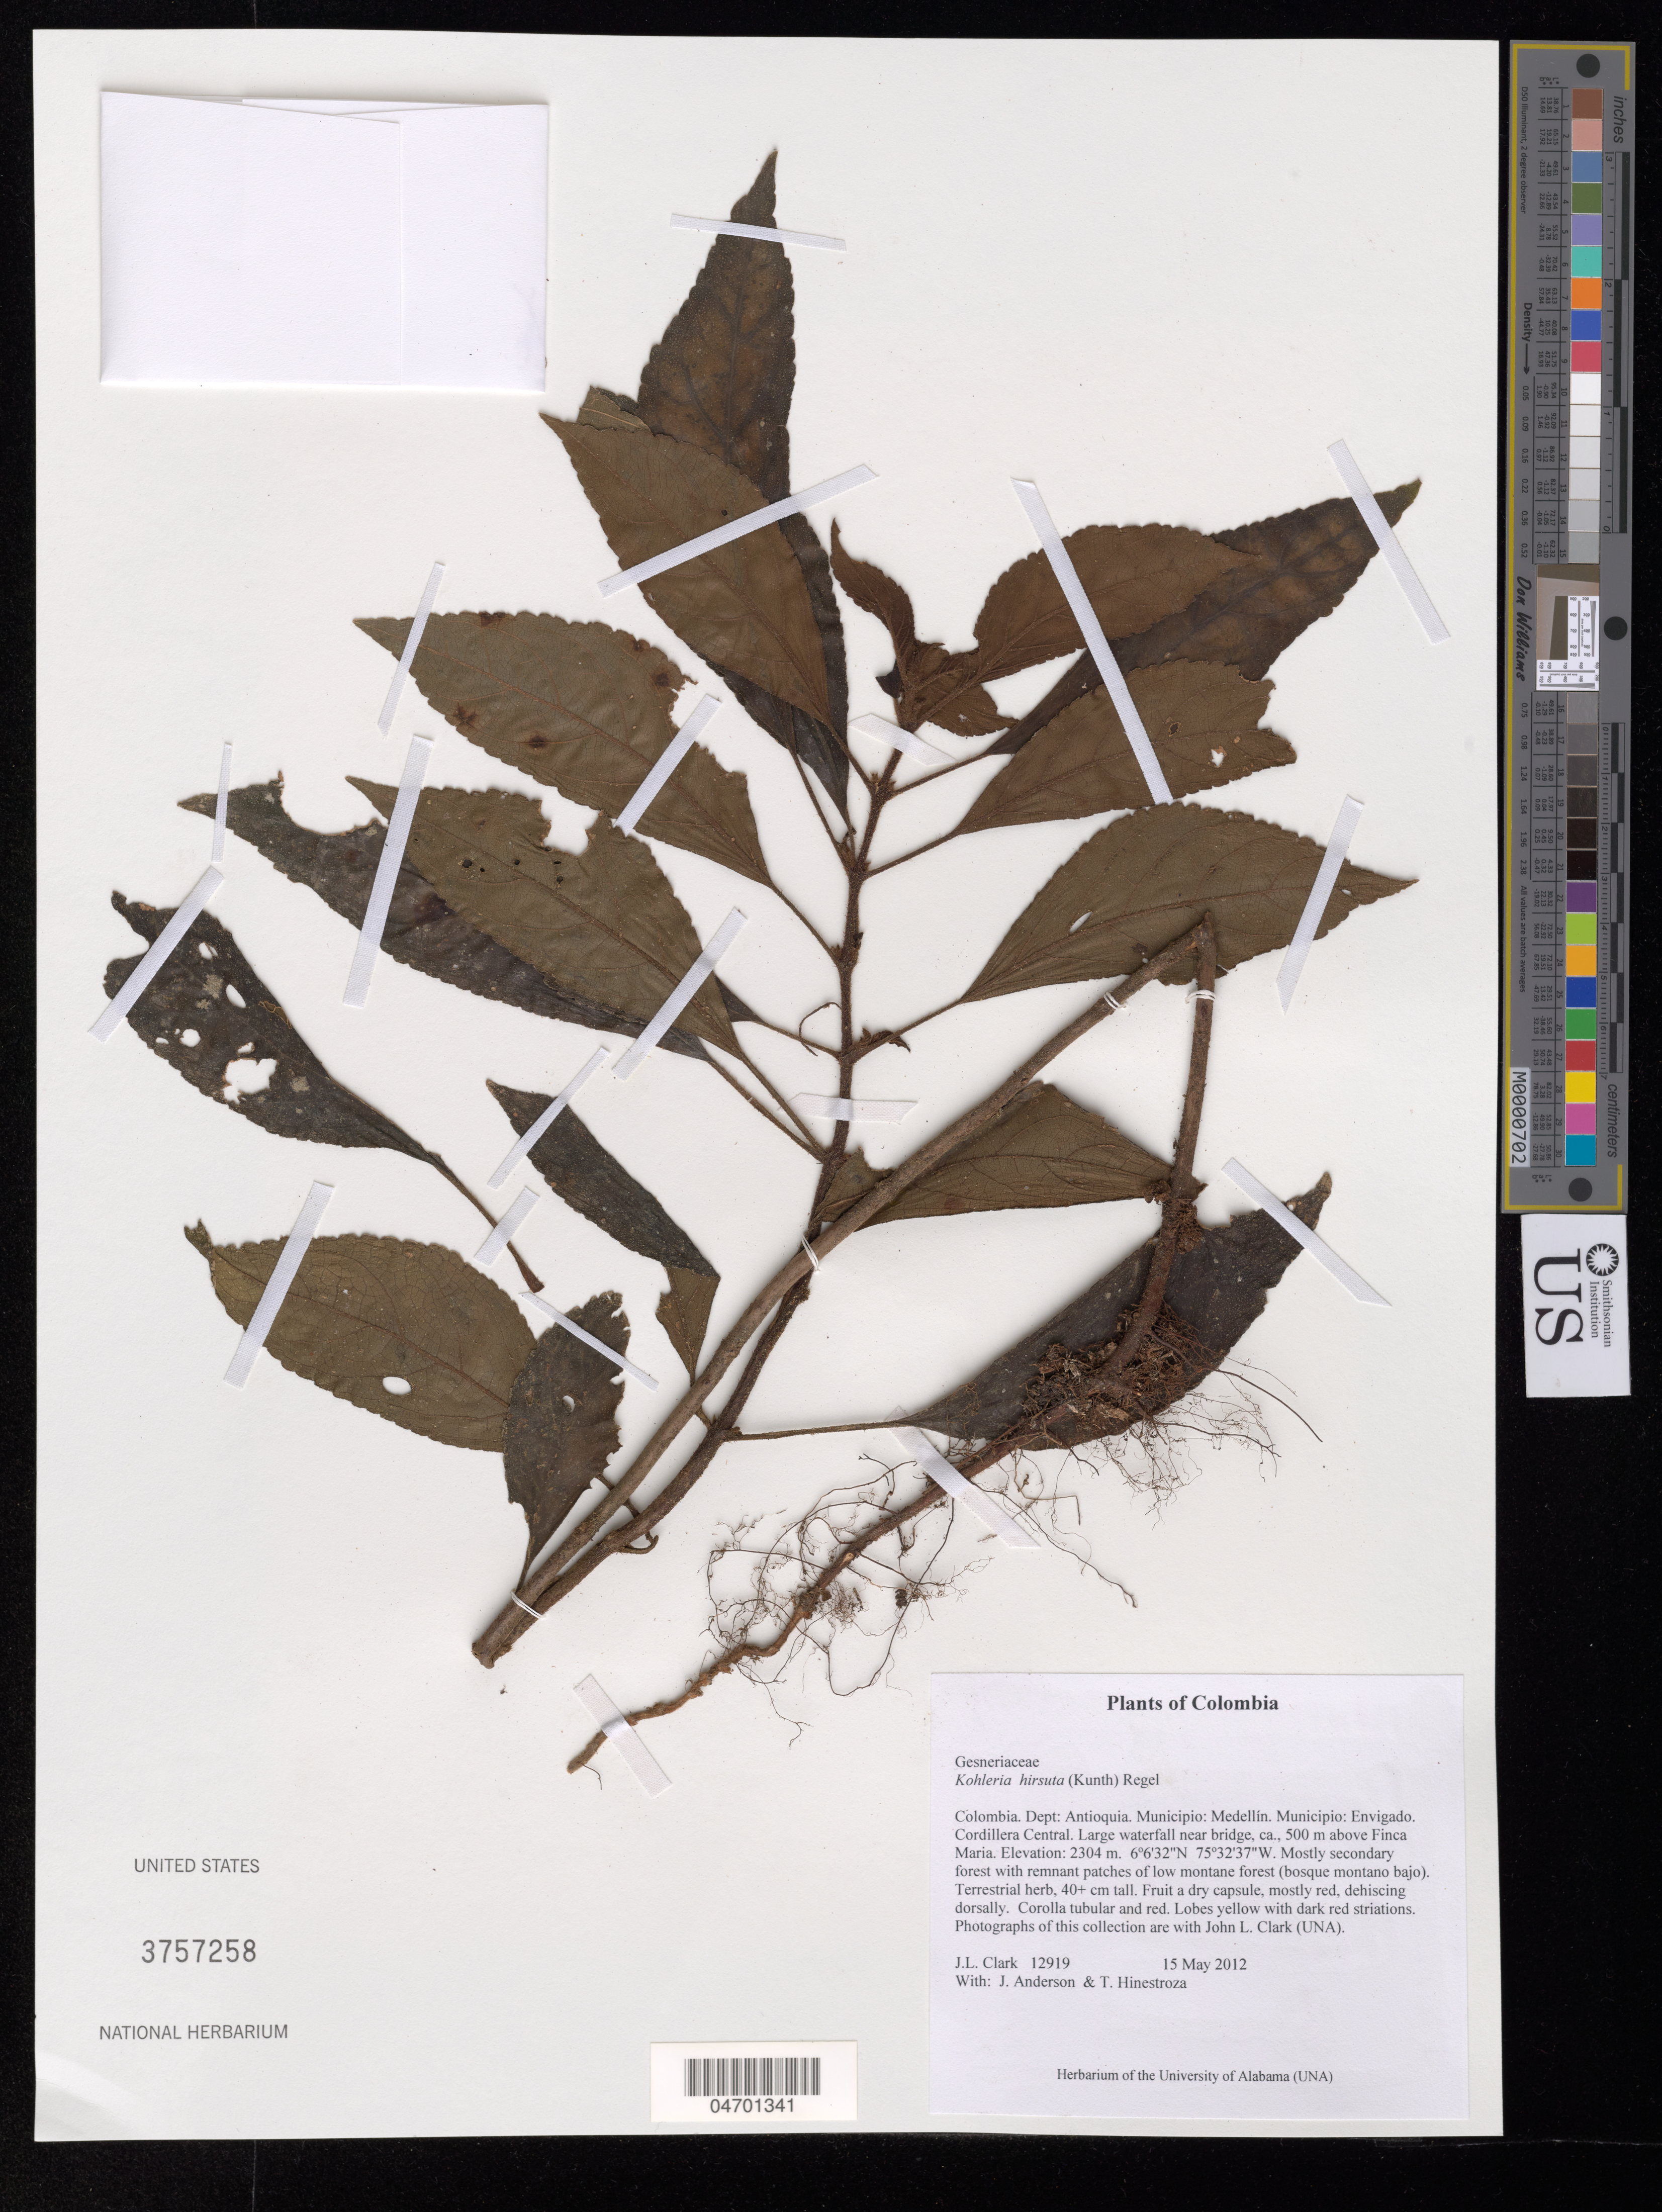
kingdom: Plantae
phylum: Tracheophyta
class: Magnoliopsida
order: Lamiales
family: Gesneriaceae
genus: Kohleria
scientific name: Kohleria hirsuta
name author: (Kunth) Regel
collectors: J. L. Clark, J. Anderson & J. Àllen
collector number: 12919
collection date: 2012-05-15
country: Colombia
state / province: Antioquia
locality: Dept: Antioquia. Municipio: Medellín. Municipio: Envigado. Cordillera Central. Large waterfall near bridge, ca., 500 m above Finca Maria.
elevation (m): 2304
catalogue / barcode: US 3757258